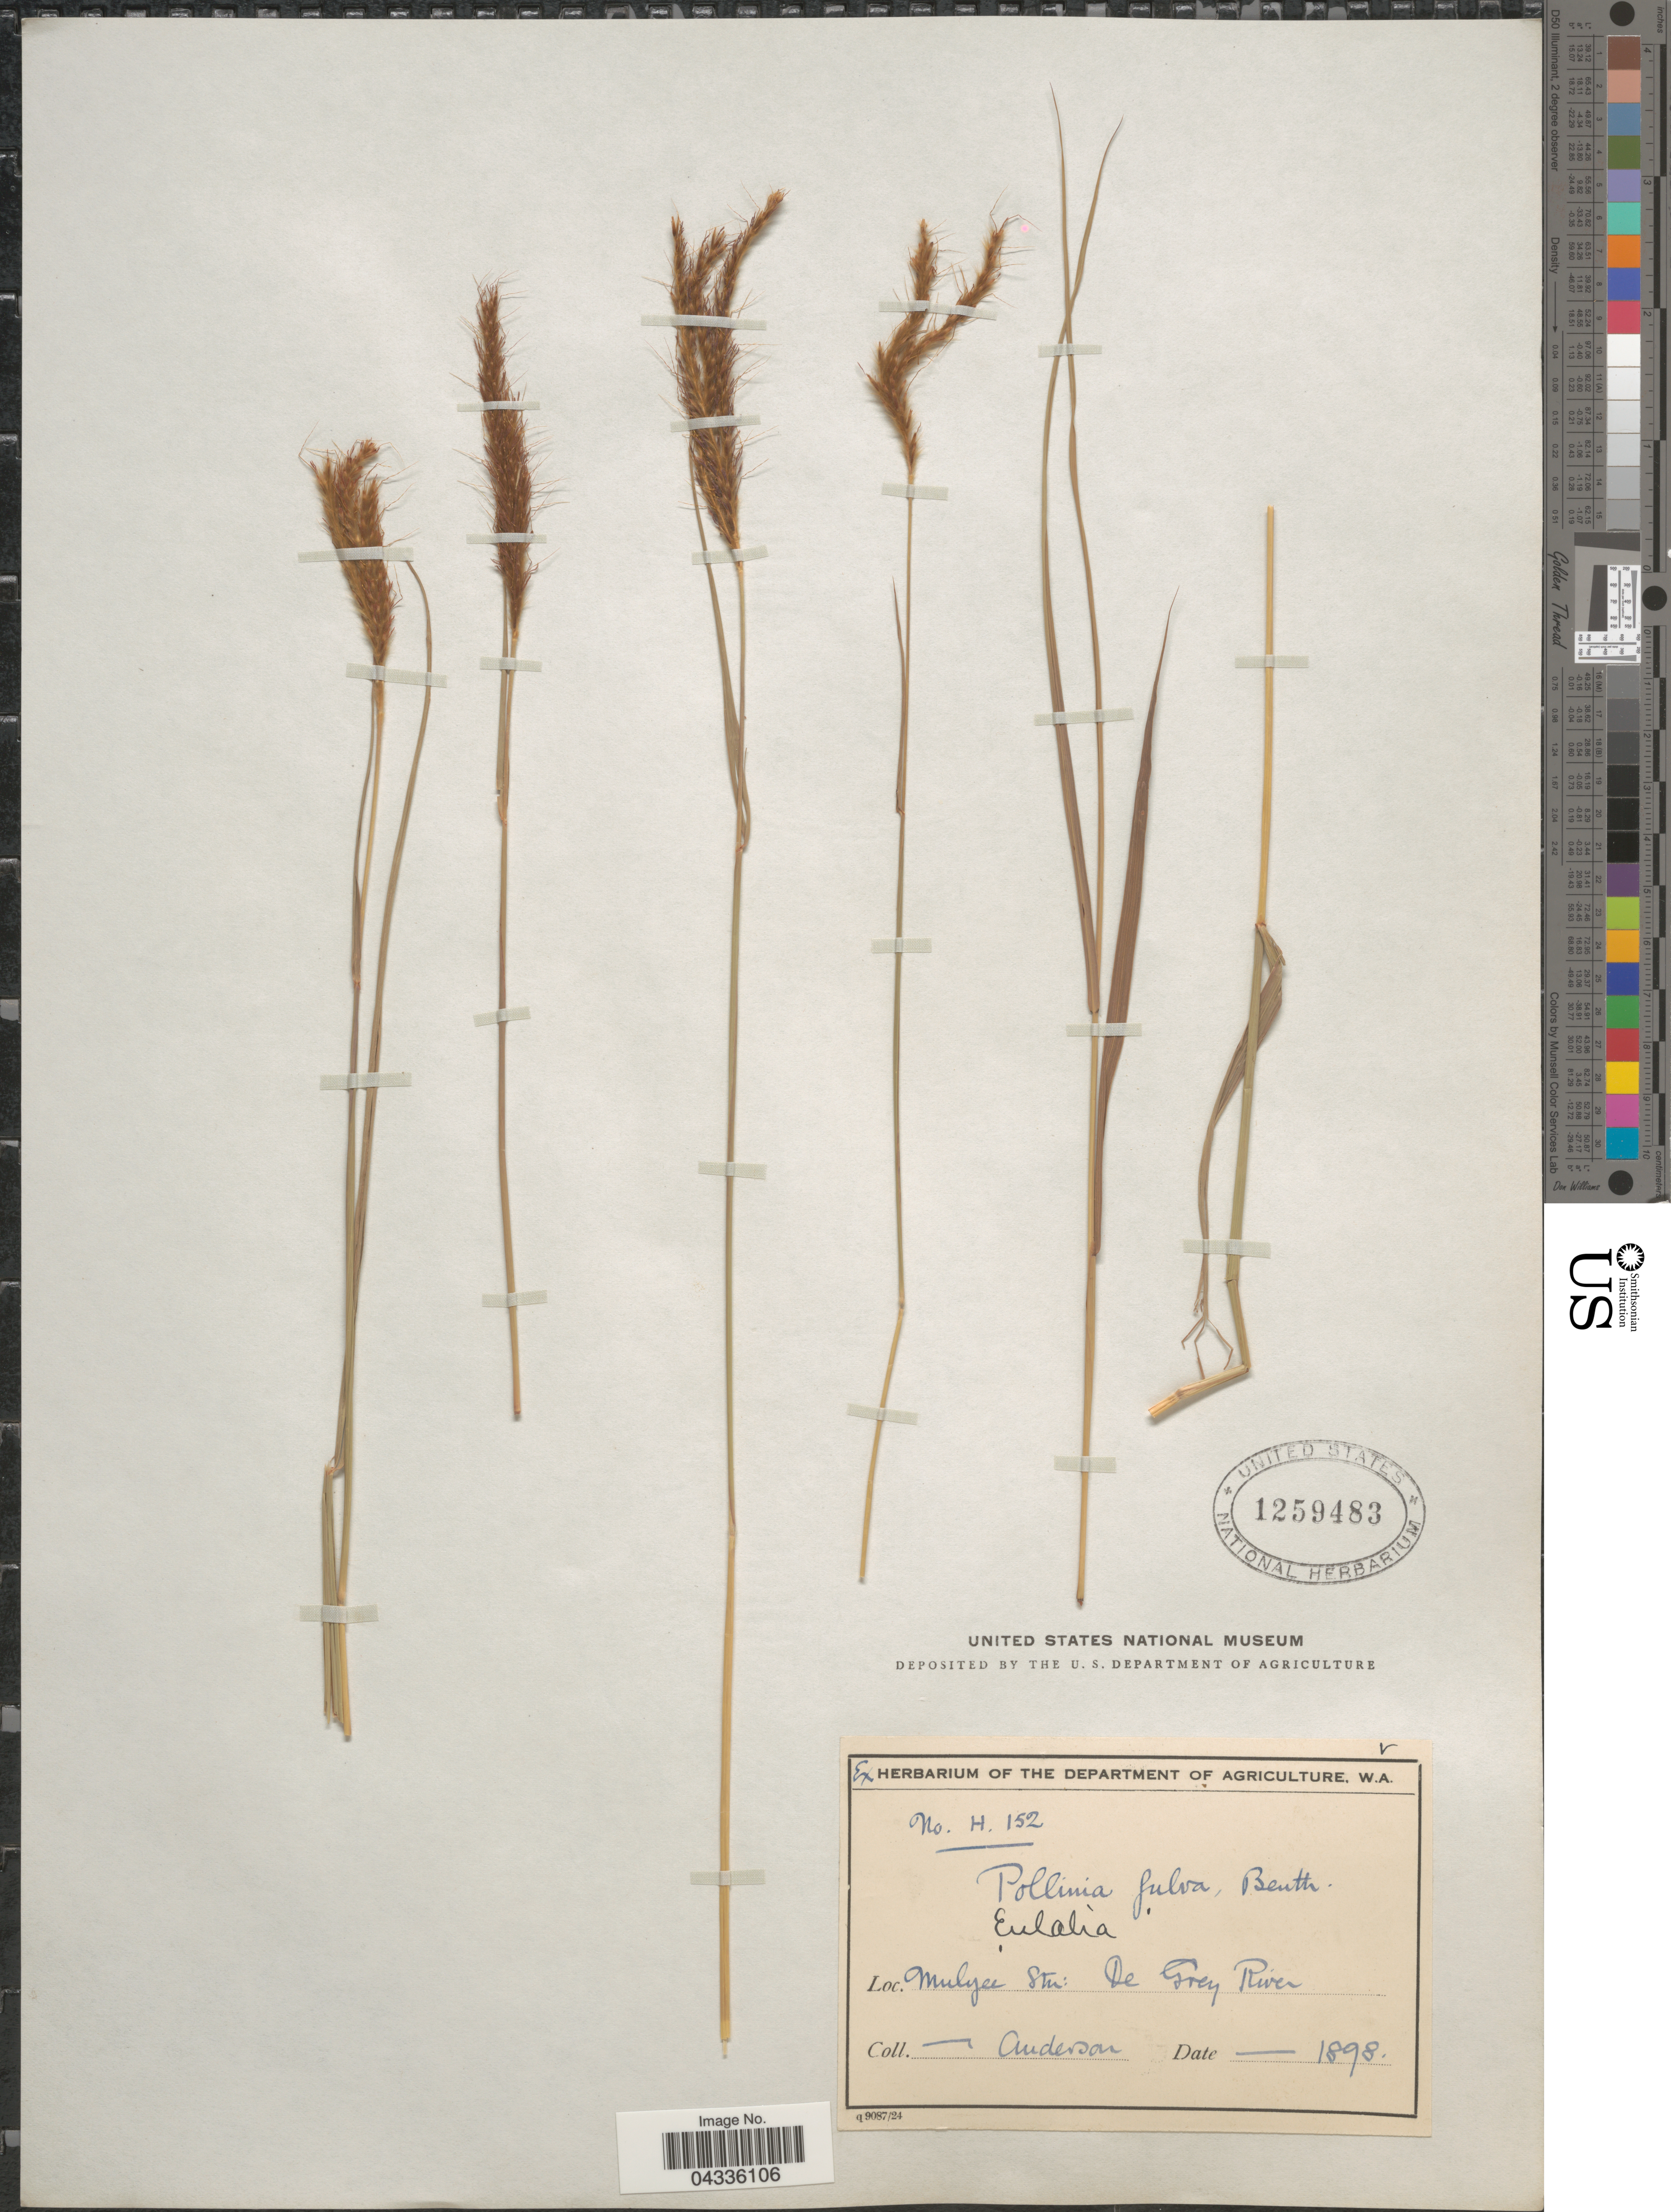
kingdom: Plantae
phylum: Tracheophyta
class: Liliopsida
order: Poales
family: Poaceae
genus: Eulalia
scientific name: Eulalia aurea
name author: (Bory) Kunth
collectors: -- Anderson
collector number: H152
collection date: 1898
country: Australia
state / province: Western Australia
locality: Mulyee Stn. De Grey River.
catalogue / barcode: US 1259483